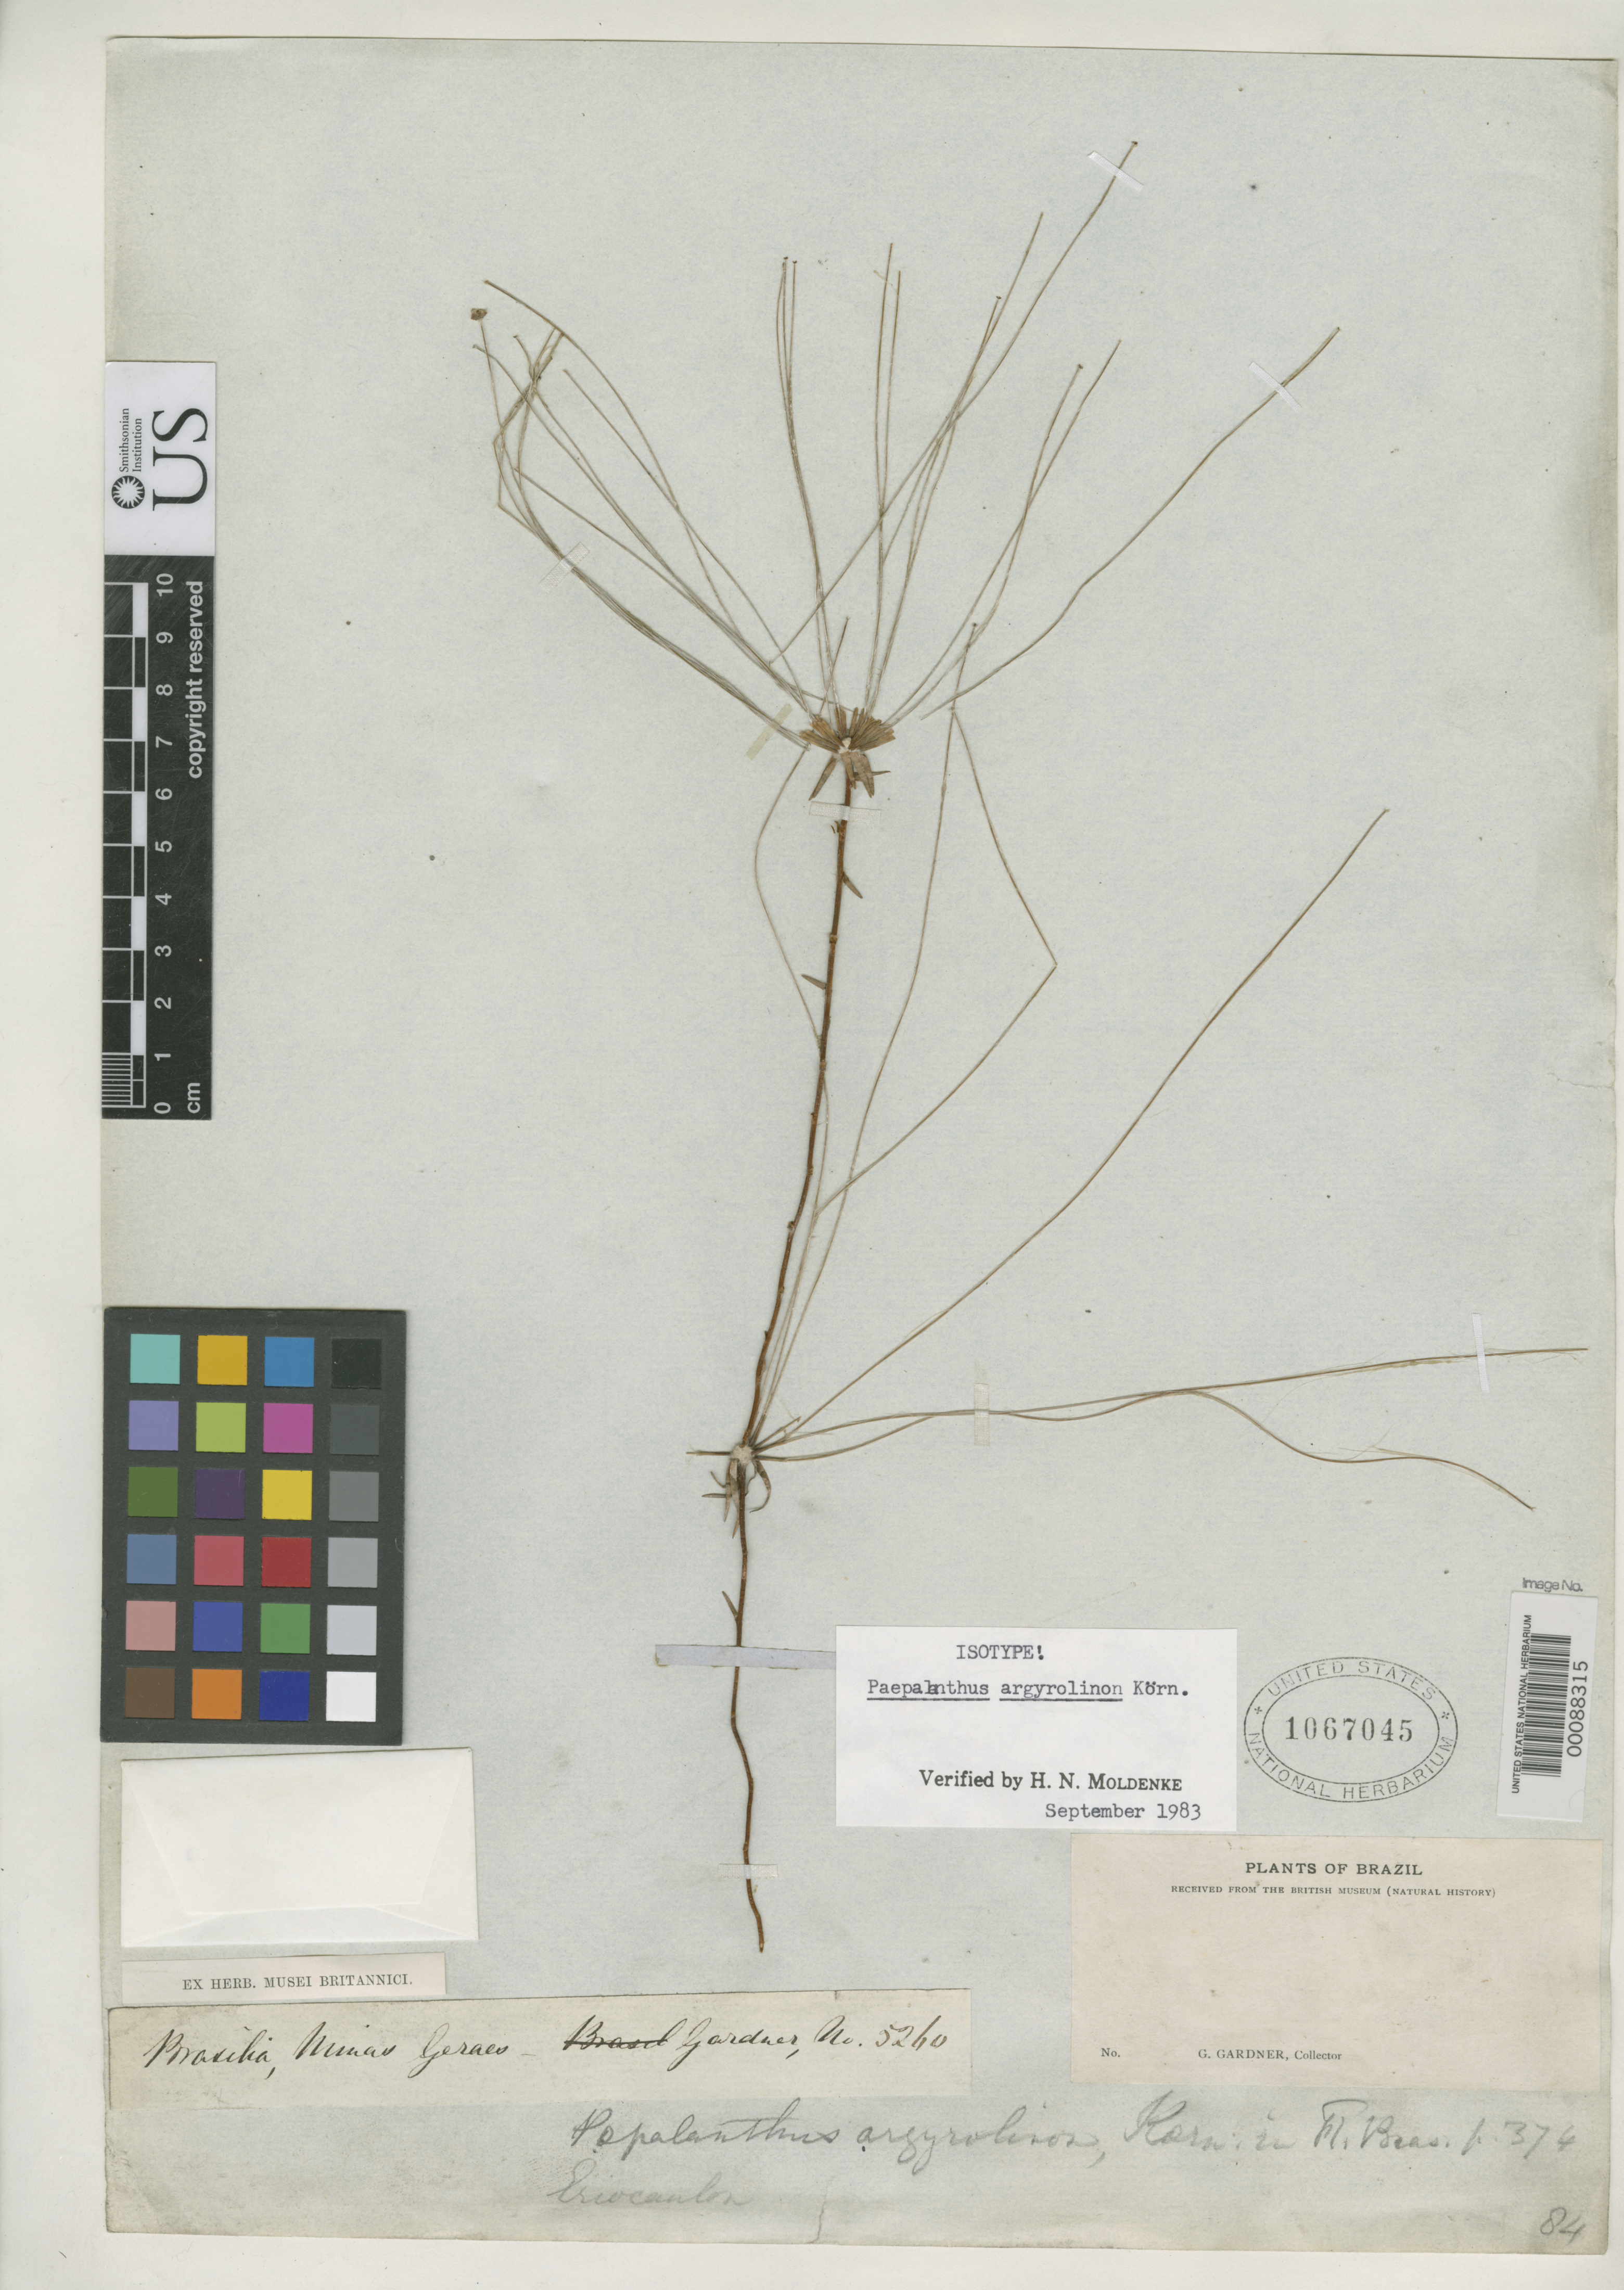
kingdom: Plantae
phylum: Tracheophyta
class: Liliopsida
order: Poales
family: Eriocaulaceae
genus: Paepalanthus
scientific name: Paepalanthus argyrolinon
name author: Körn. in Mart.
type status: Isotype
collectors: G. Gardner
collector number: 5260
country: Brazil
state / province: Minas Gerais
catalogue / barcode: US 1067045